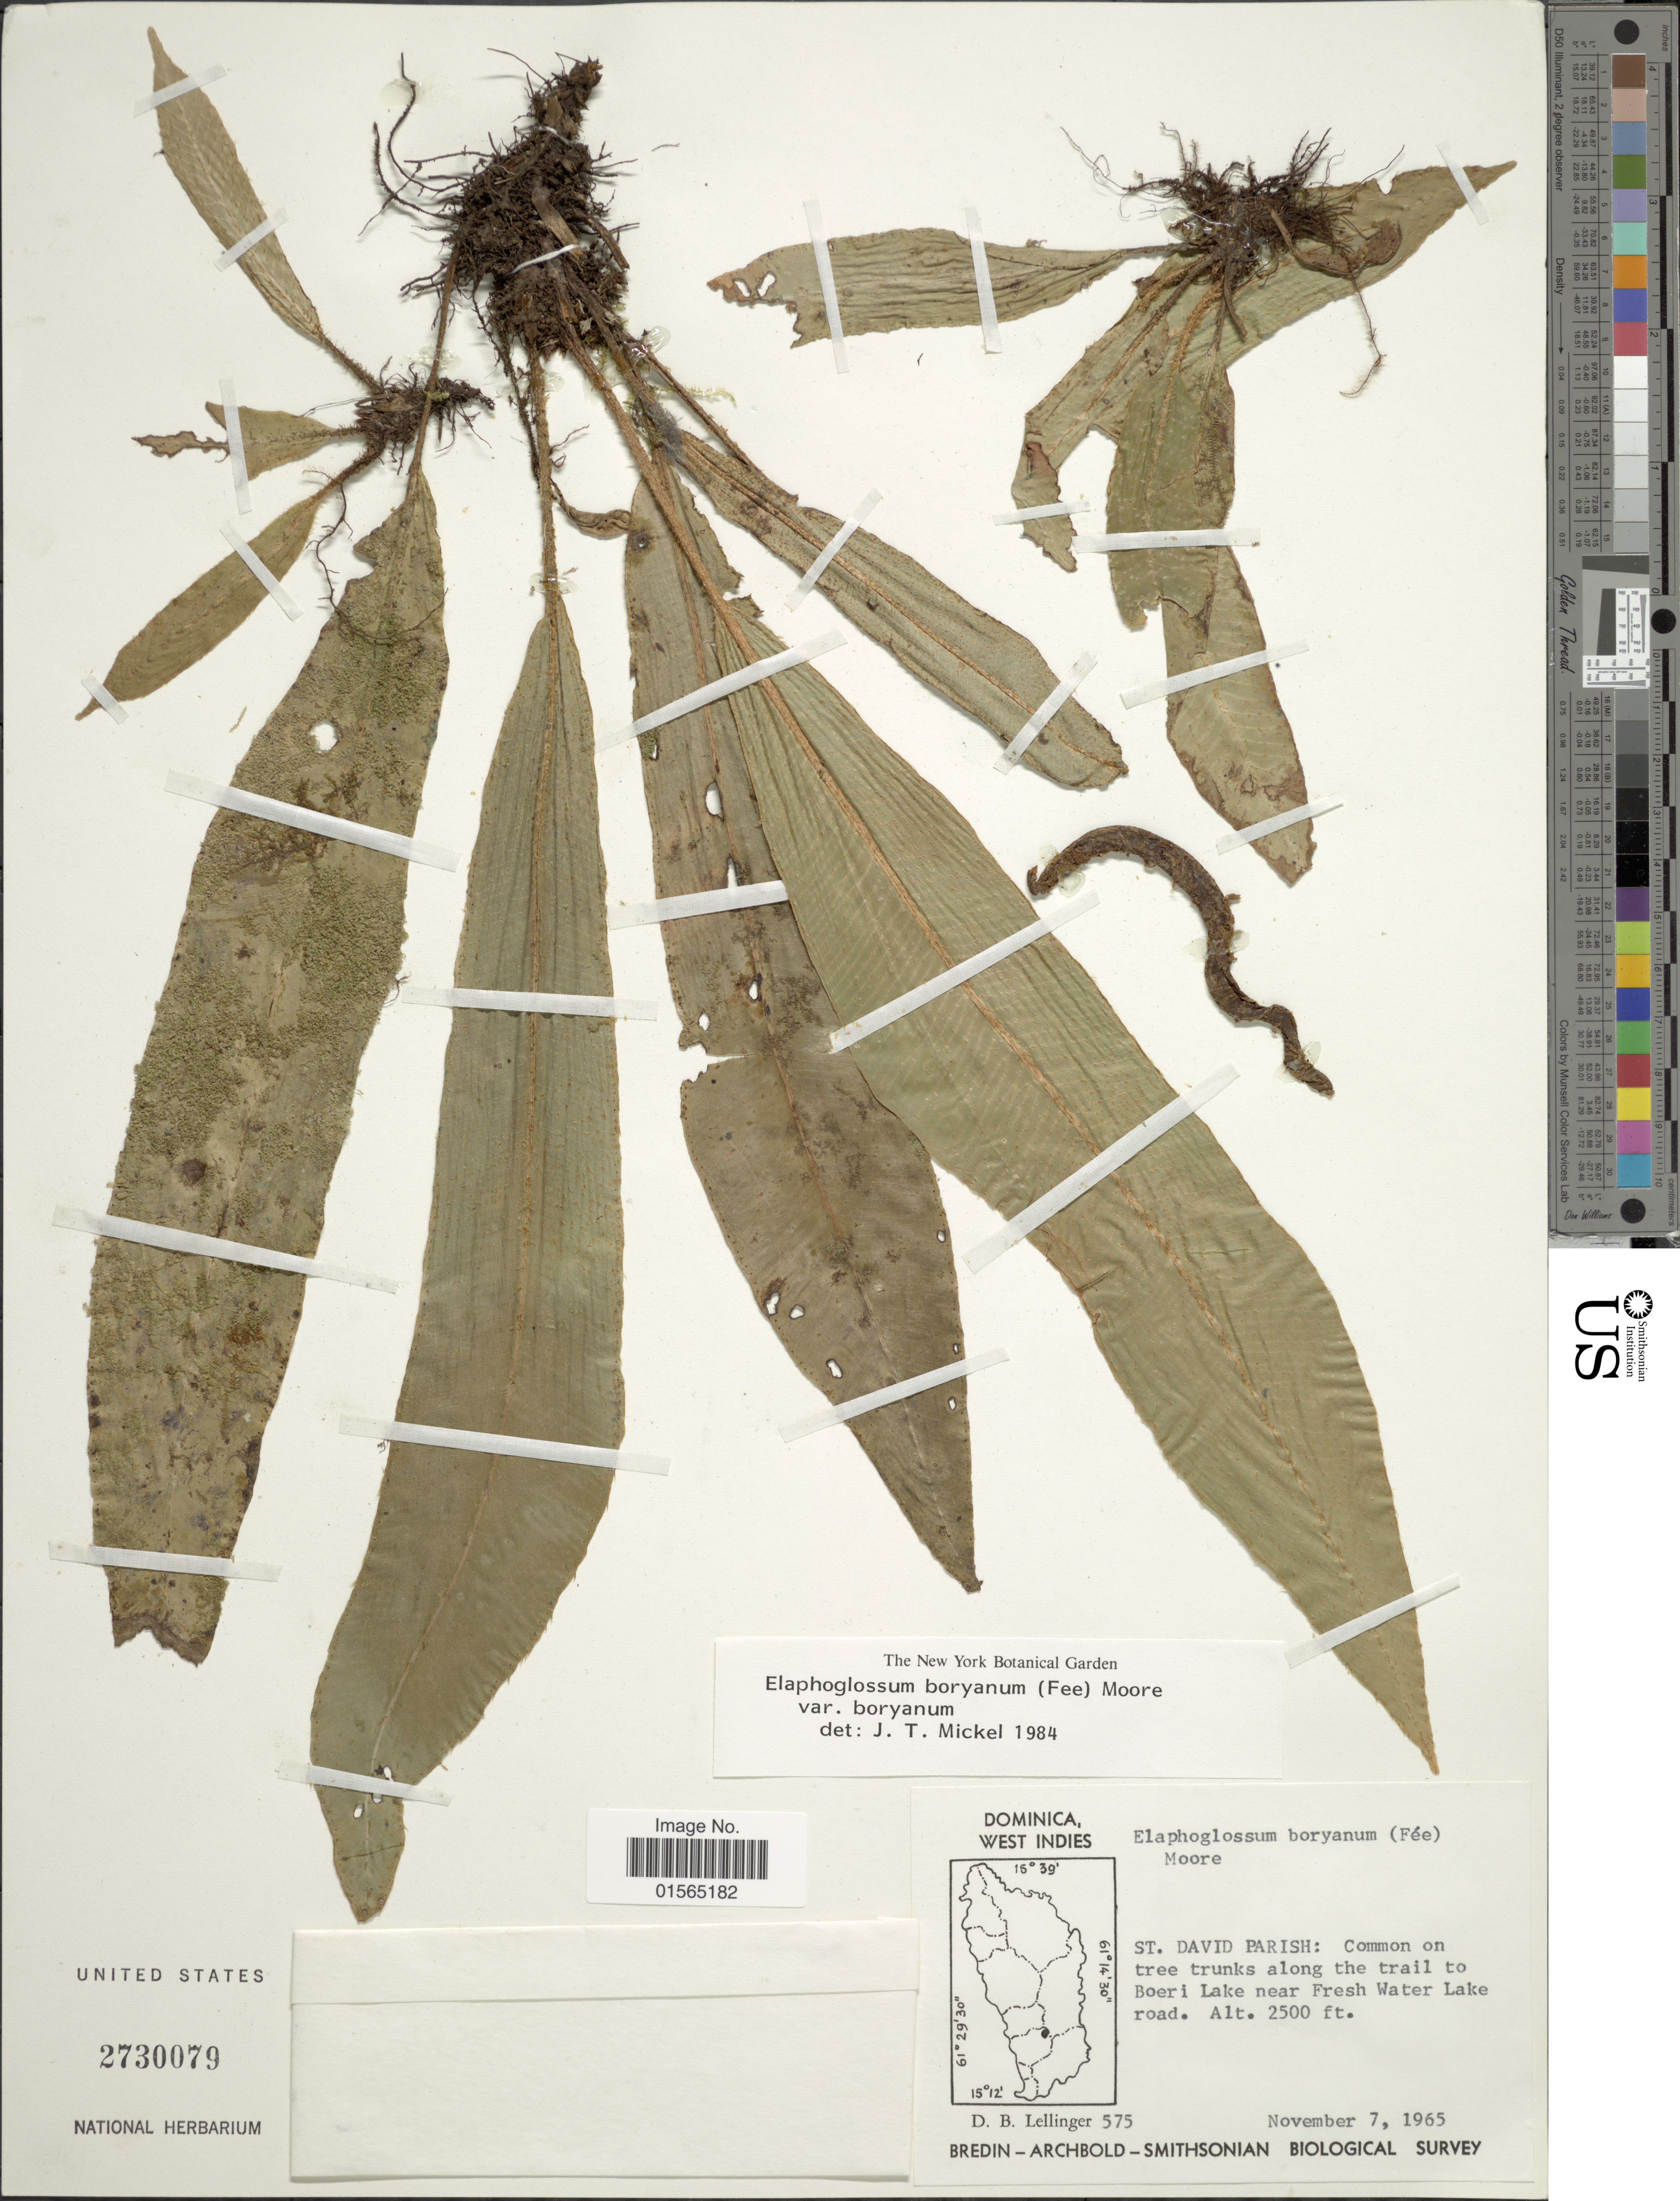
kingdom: Plantae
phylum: Tracheophyta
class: Polypodiopsida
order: Polypodiales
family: Dryopteridaceae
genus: Elaphoglossum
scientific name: Elaphoglossum boryanum var. boryanum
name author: (Fée) T. Moore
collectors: D. B. Lellinger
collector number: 575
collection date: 1965-11-07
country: Dominica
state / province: St. David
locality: Common on tree trunks along the trail to Boerie Lake near Fresh Water Lake road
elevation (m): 762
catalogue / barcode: US 2730079